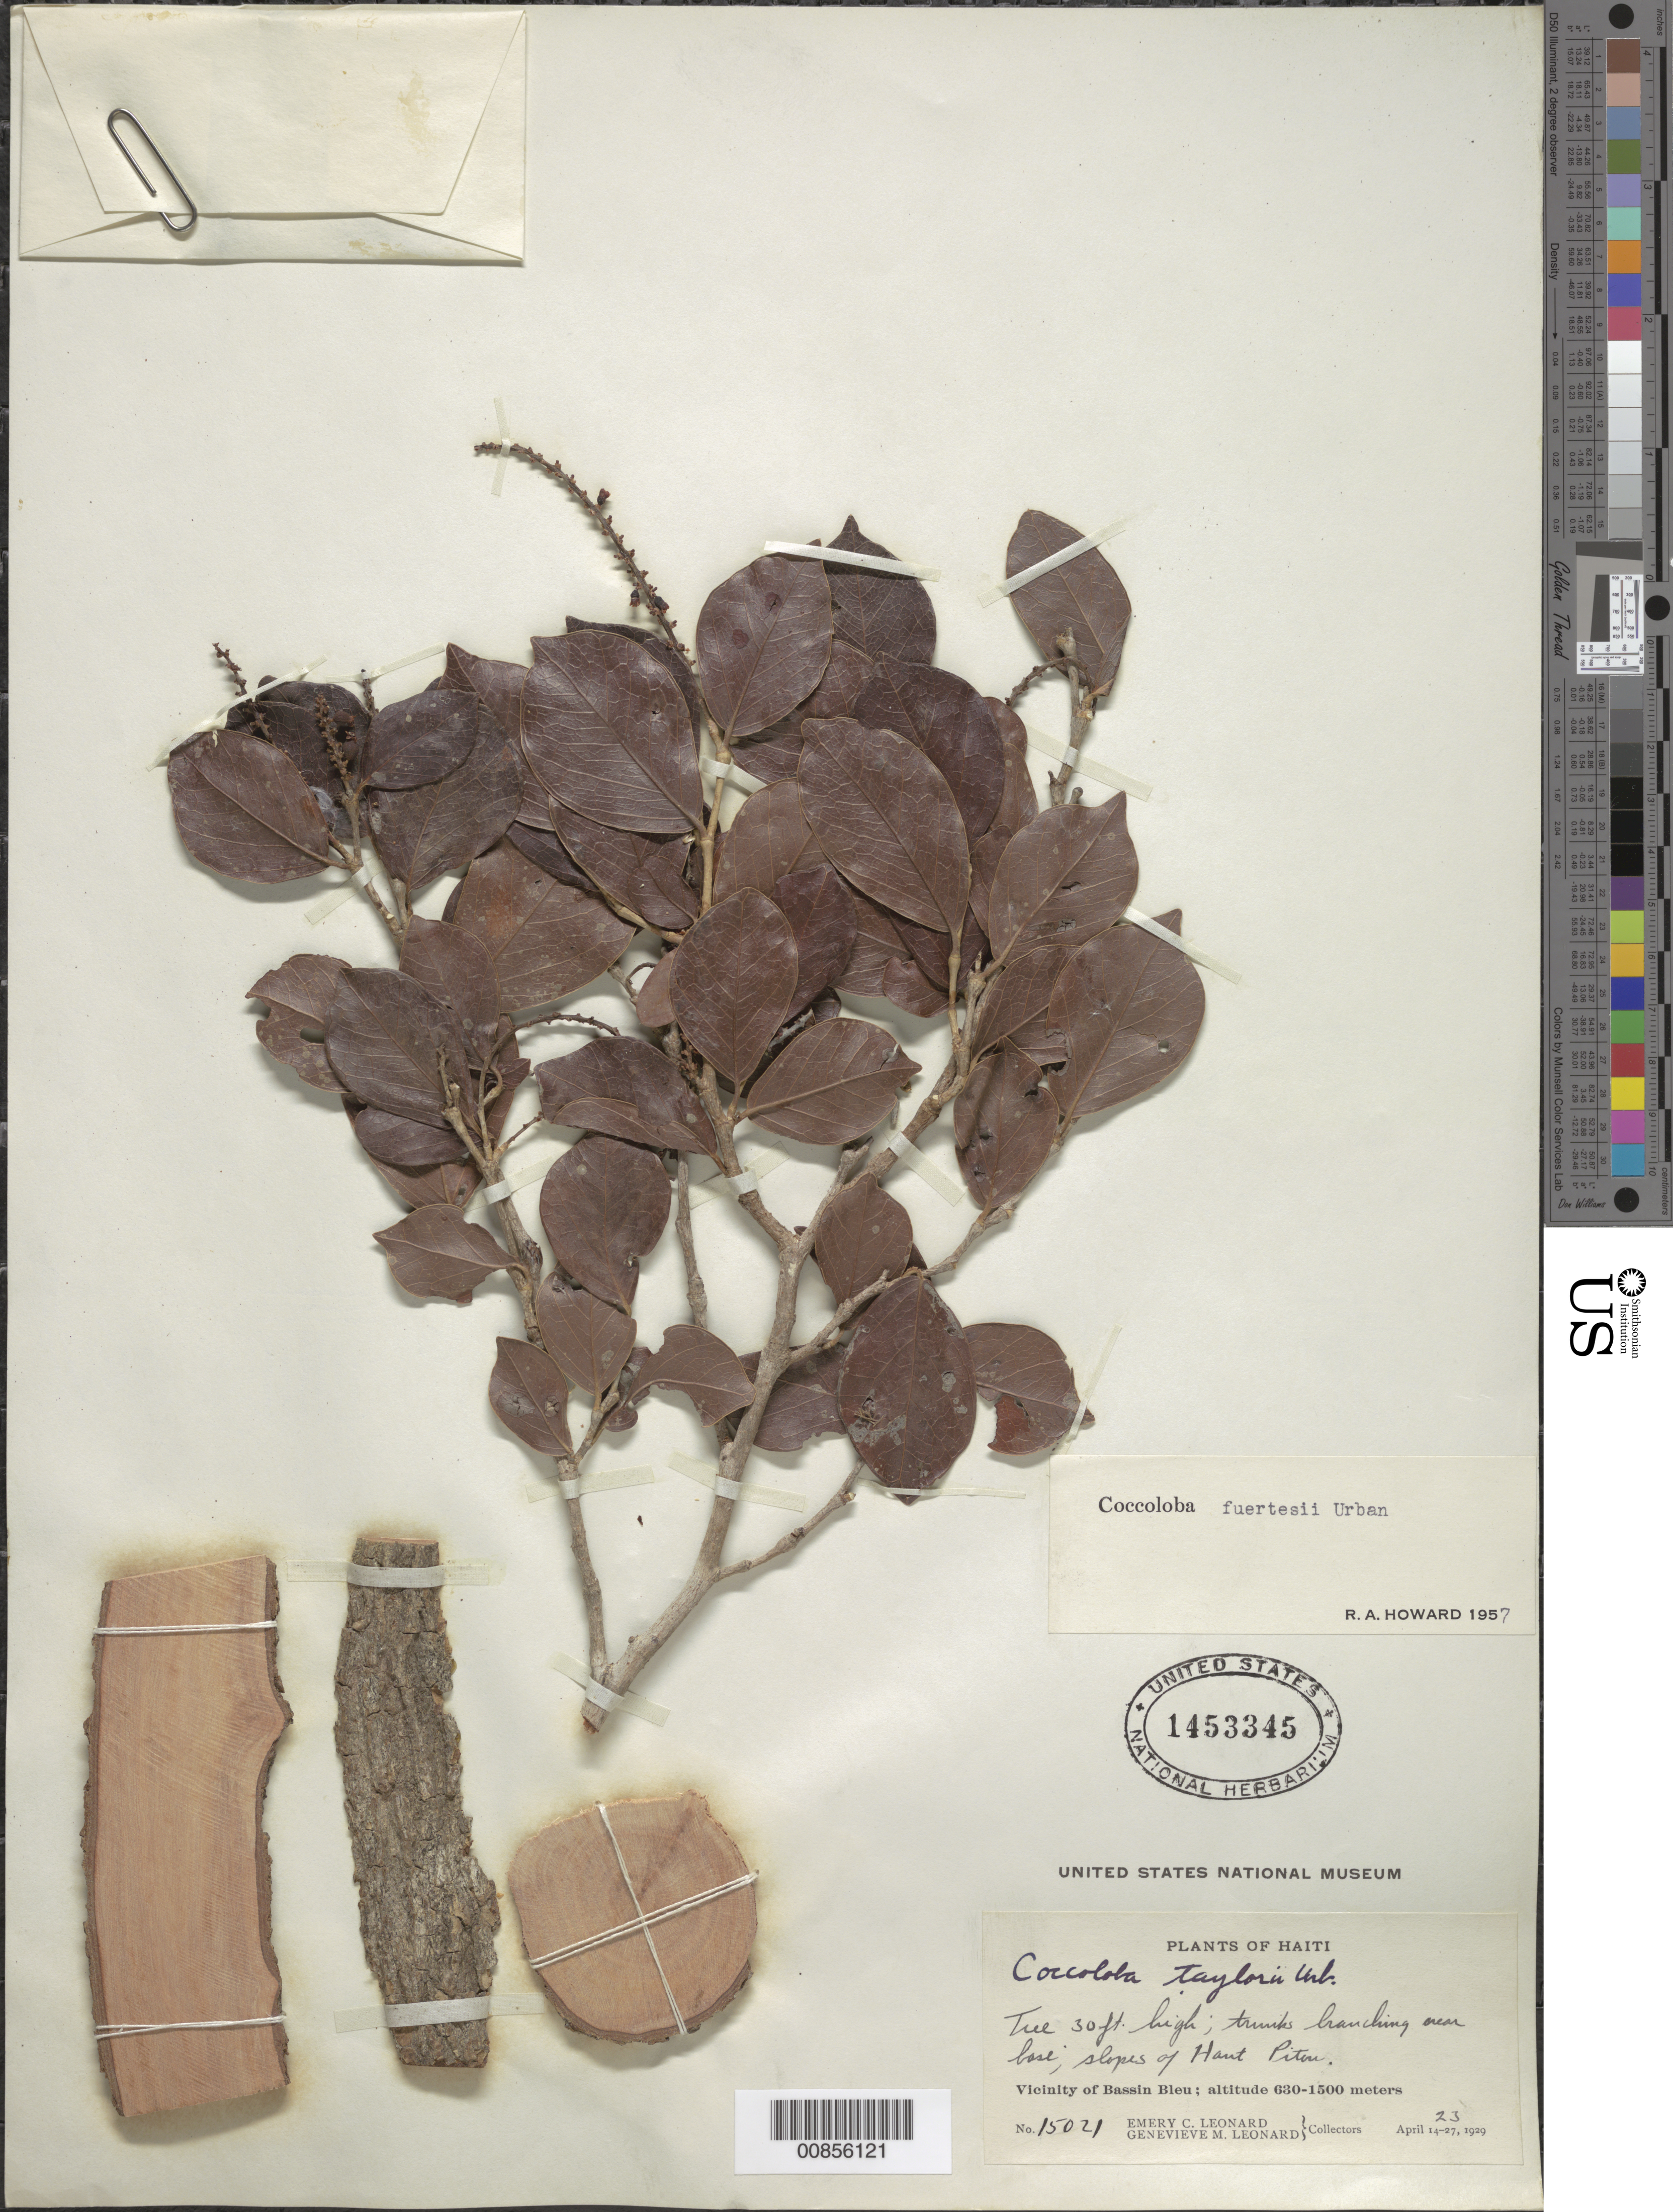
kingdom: Plantae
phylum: Tracheophyta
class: Magnoliopsida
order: Caryophyllales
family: Polygonaceae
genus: Coccoloba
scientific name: Coccoloba fuertesii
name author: Urb.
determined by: Howard, R. A.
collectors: E. C. Leonard & G. M. Leonard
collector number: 15021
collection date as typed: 23 Apr 1929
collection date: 1929-04-23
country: Haiti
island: Hispaniola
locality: Vicinity of Bassin Bleu. Slopes of Haut Piton.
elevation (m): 630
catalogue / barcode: US 1453345